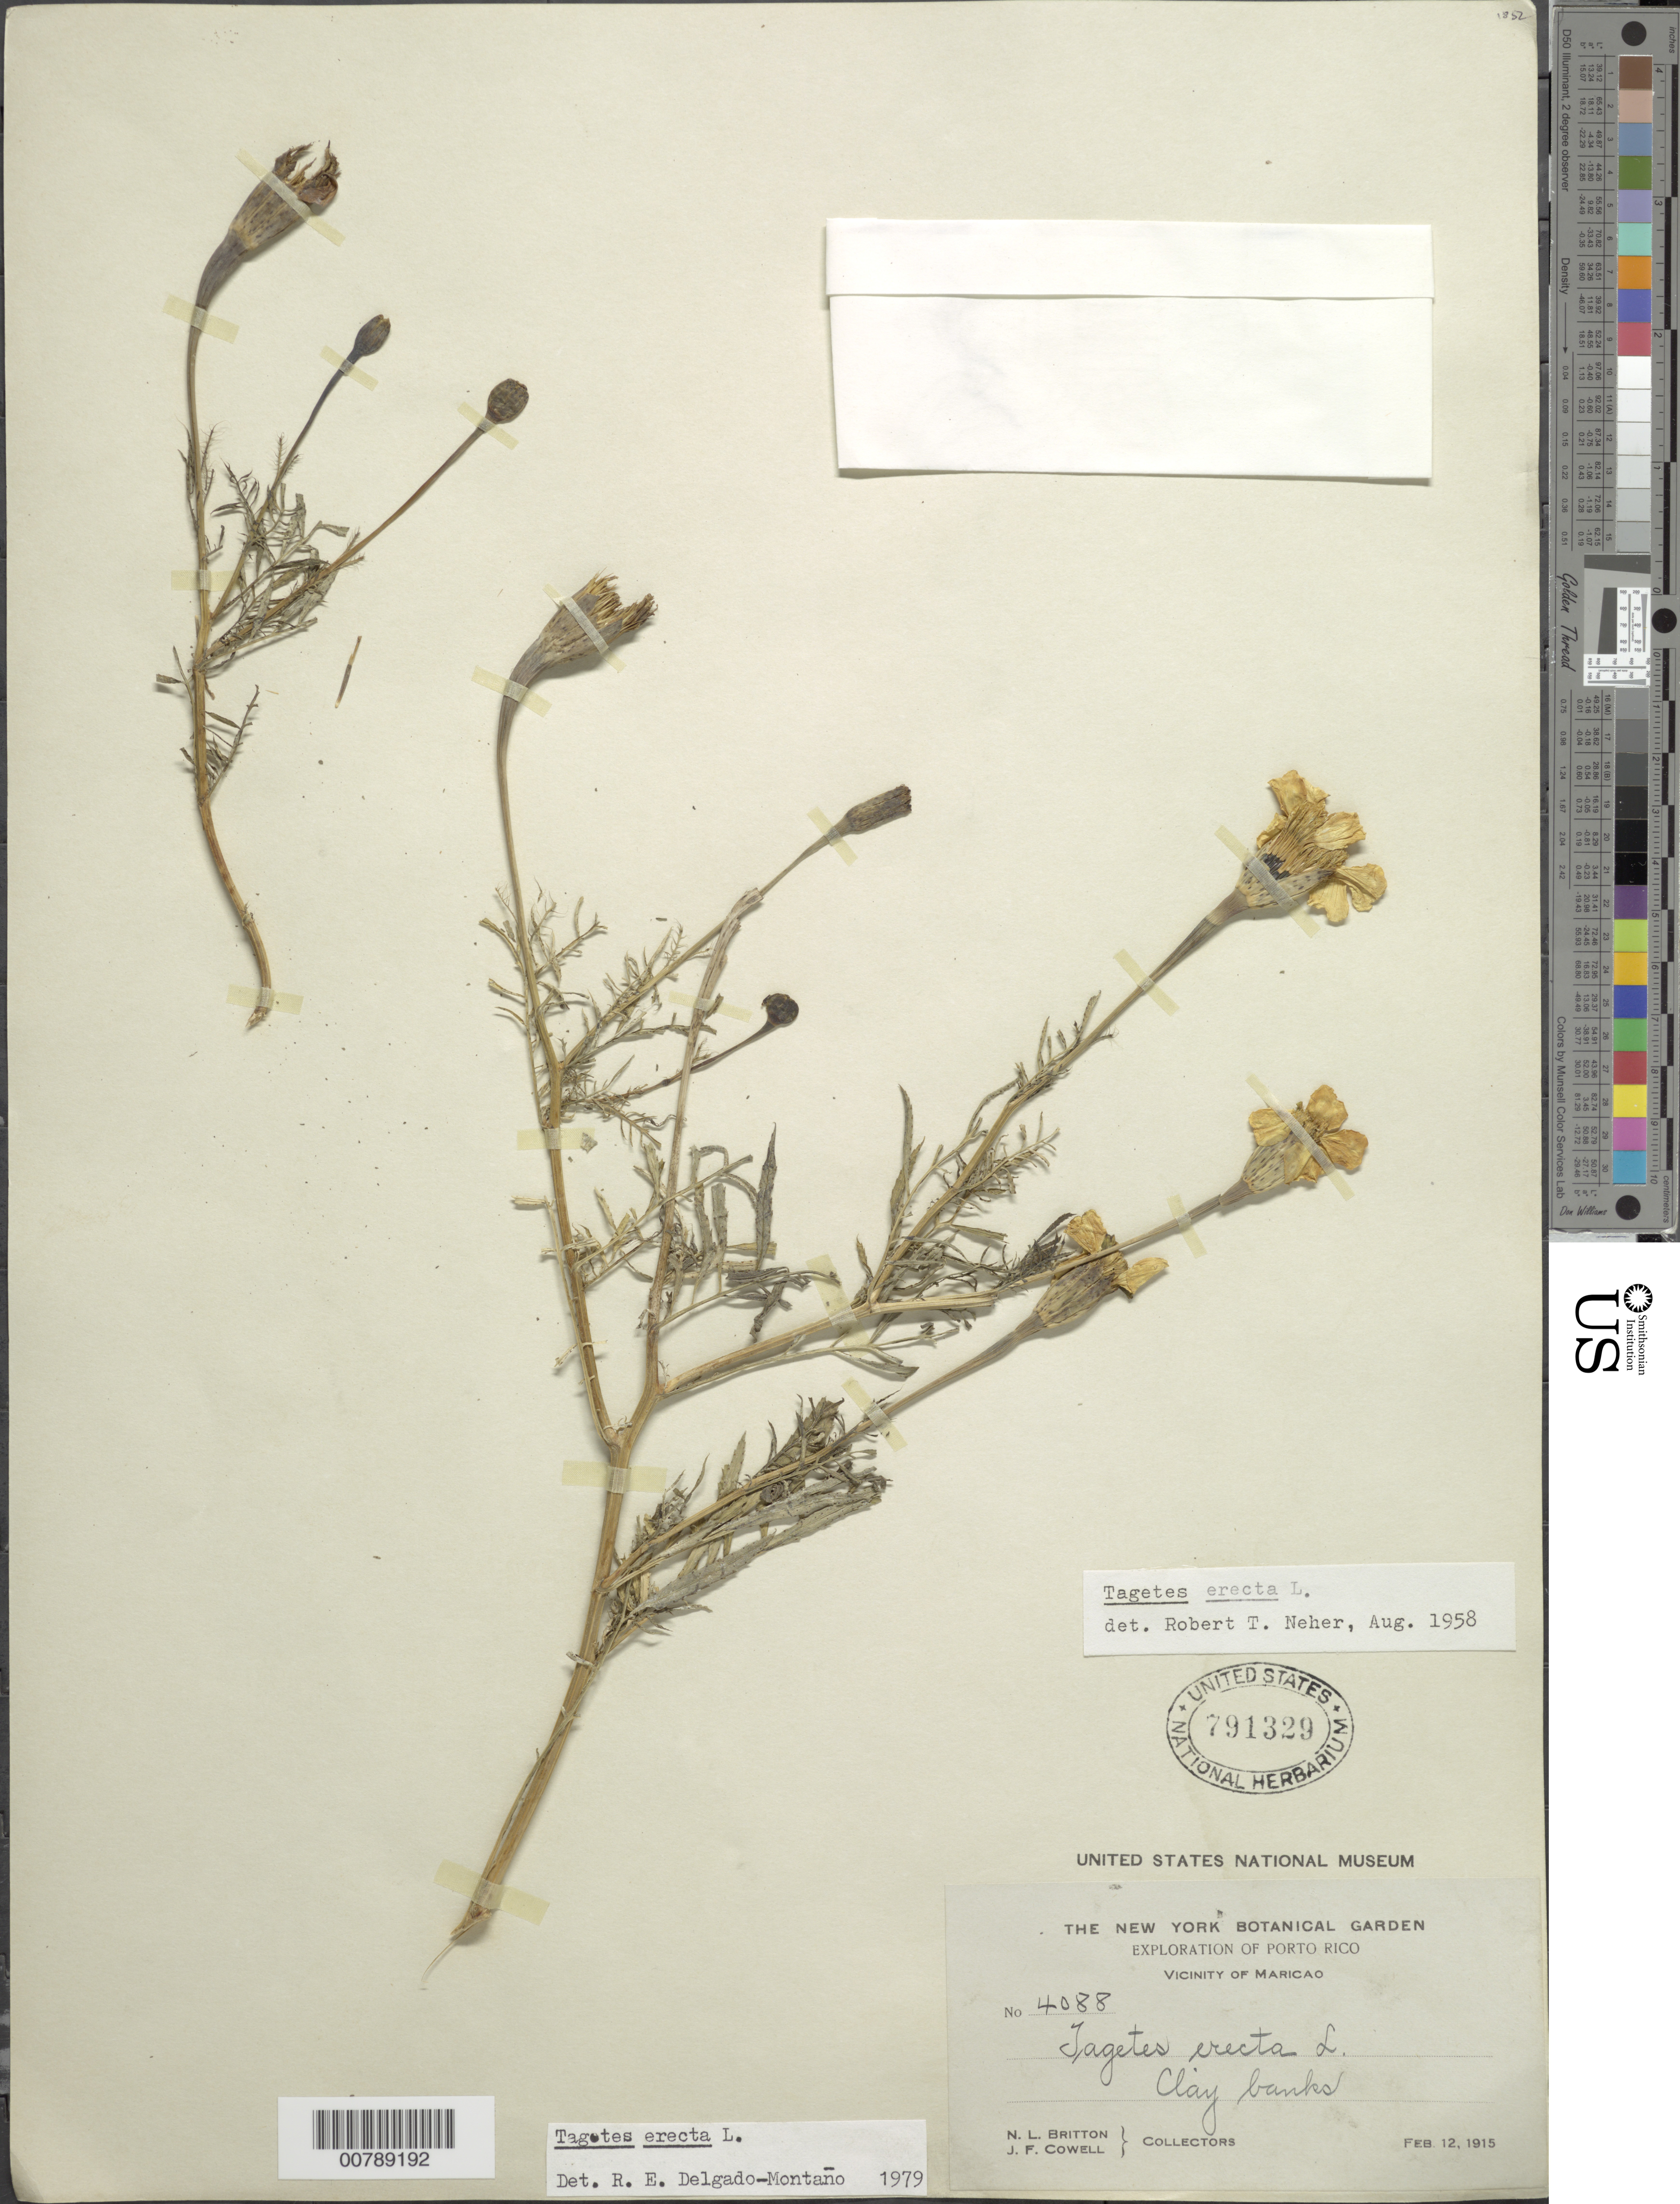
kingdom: Plantae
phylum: Tracheophyta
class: Magnoliopsida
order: Asterales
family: Asteraceae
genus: Tagetes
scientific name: Tagetes erecta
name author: L.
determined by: Delgado-Montano, R. E.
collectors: N. Britton & J. F. Cowell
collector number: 4088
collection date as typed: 12 Feb 1915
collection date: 1915-02-12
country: Puerto Rico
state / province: Maricao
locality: Vicinity of Maricao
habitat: Clay banks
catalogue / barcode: US 791329